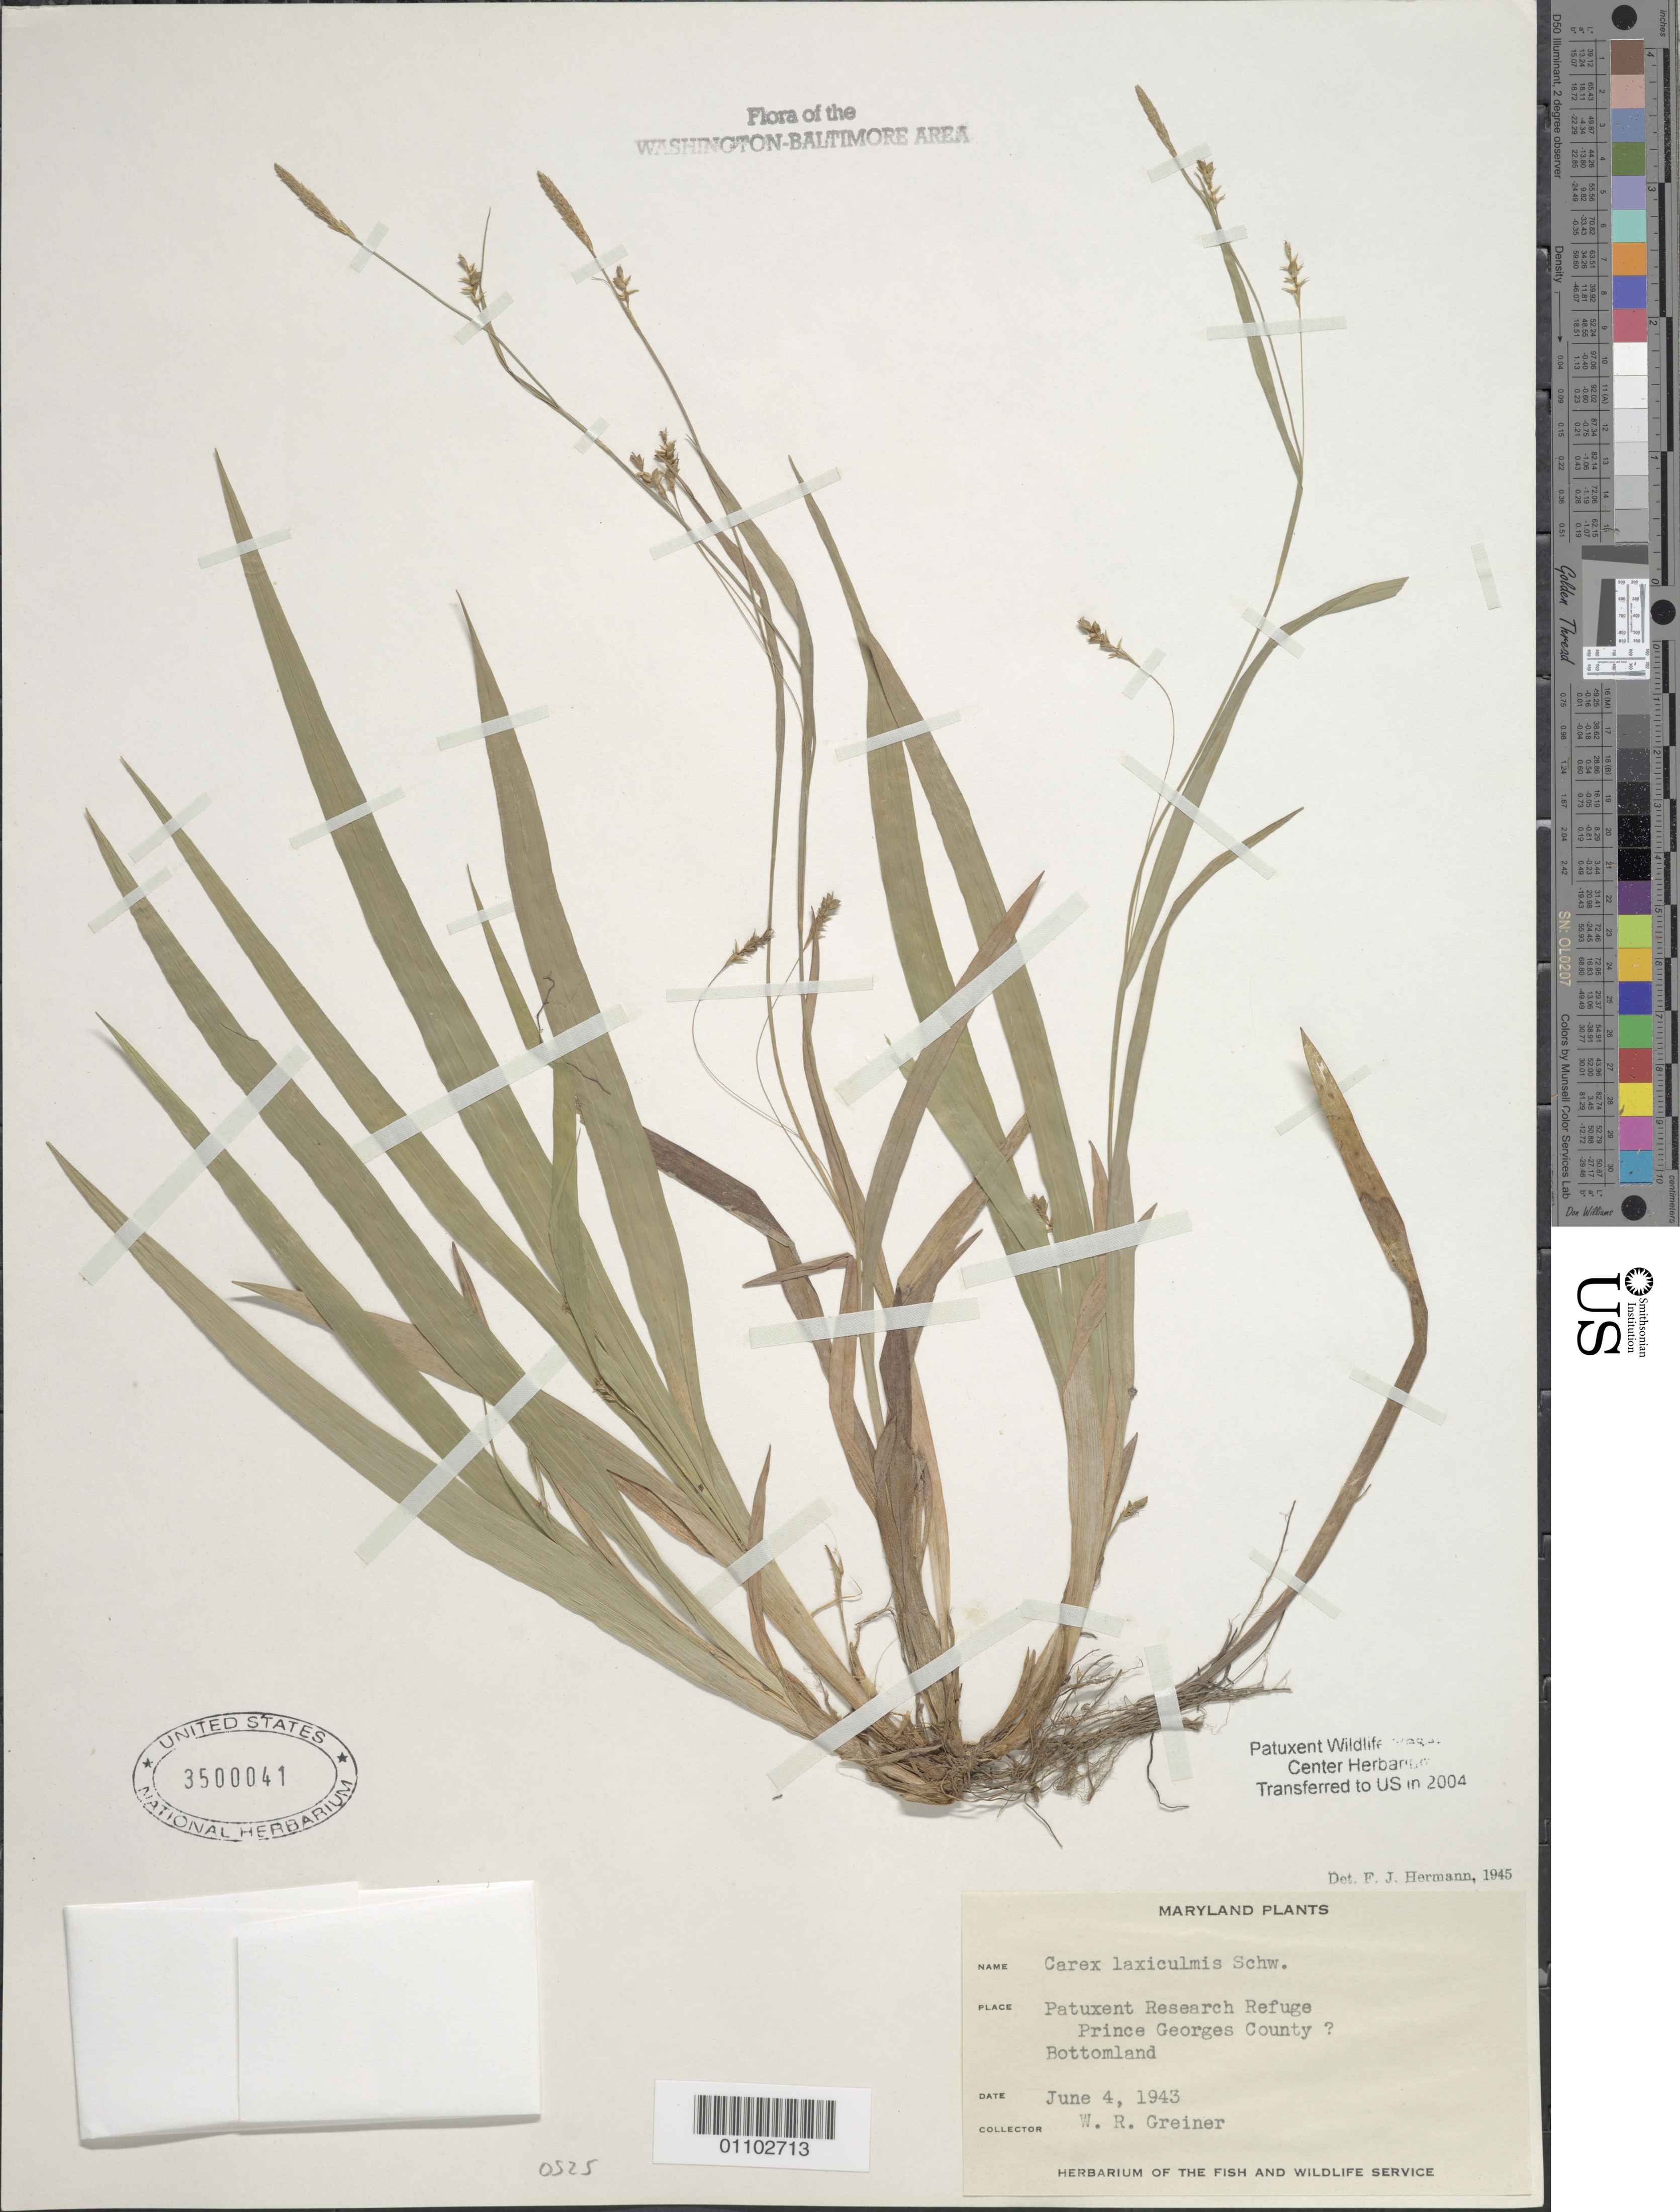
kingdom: Plantae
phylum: Tracheophyta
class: Liliopsida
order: Poales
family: Cyperaceae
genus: Carex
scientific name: Carex laxiculmis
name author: Schwein.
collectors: W. Greiner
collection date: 1943-06-04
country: United States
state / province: Maryland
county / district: Prince George's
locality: Patuxent Research Refuge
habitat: Bottomland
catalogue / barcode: US 3500041